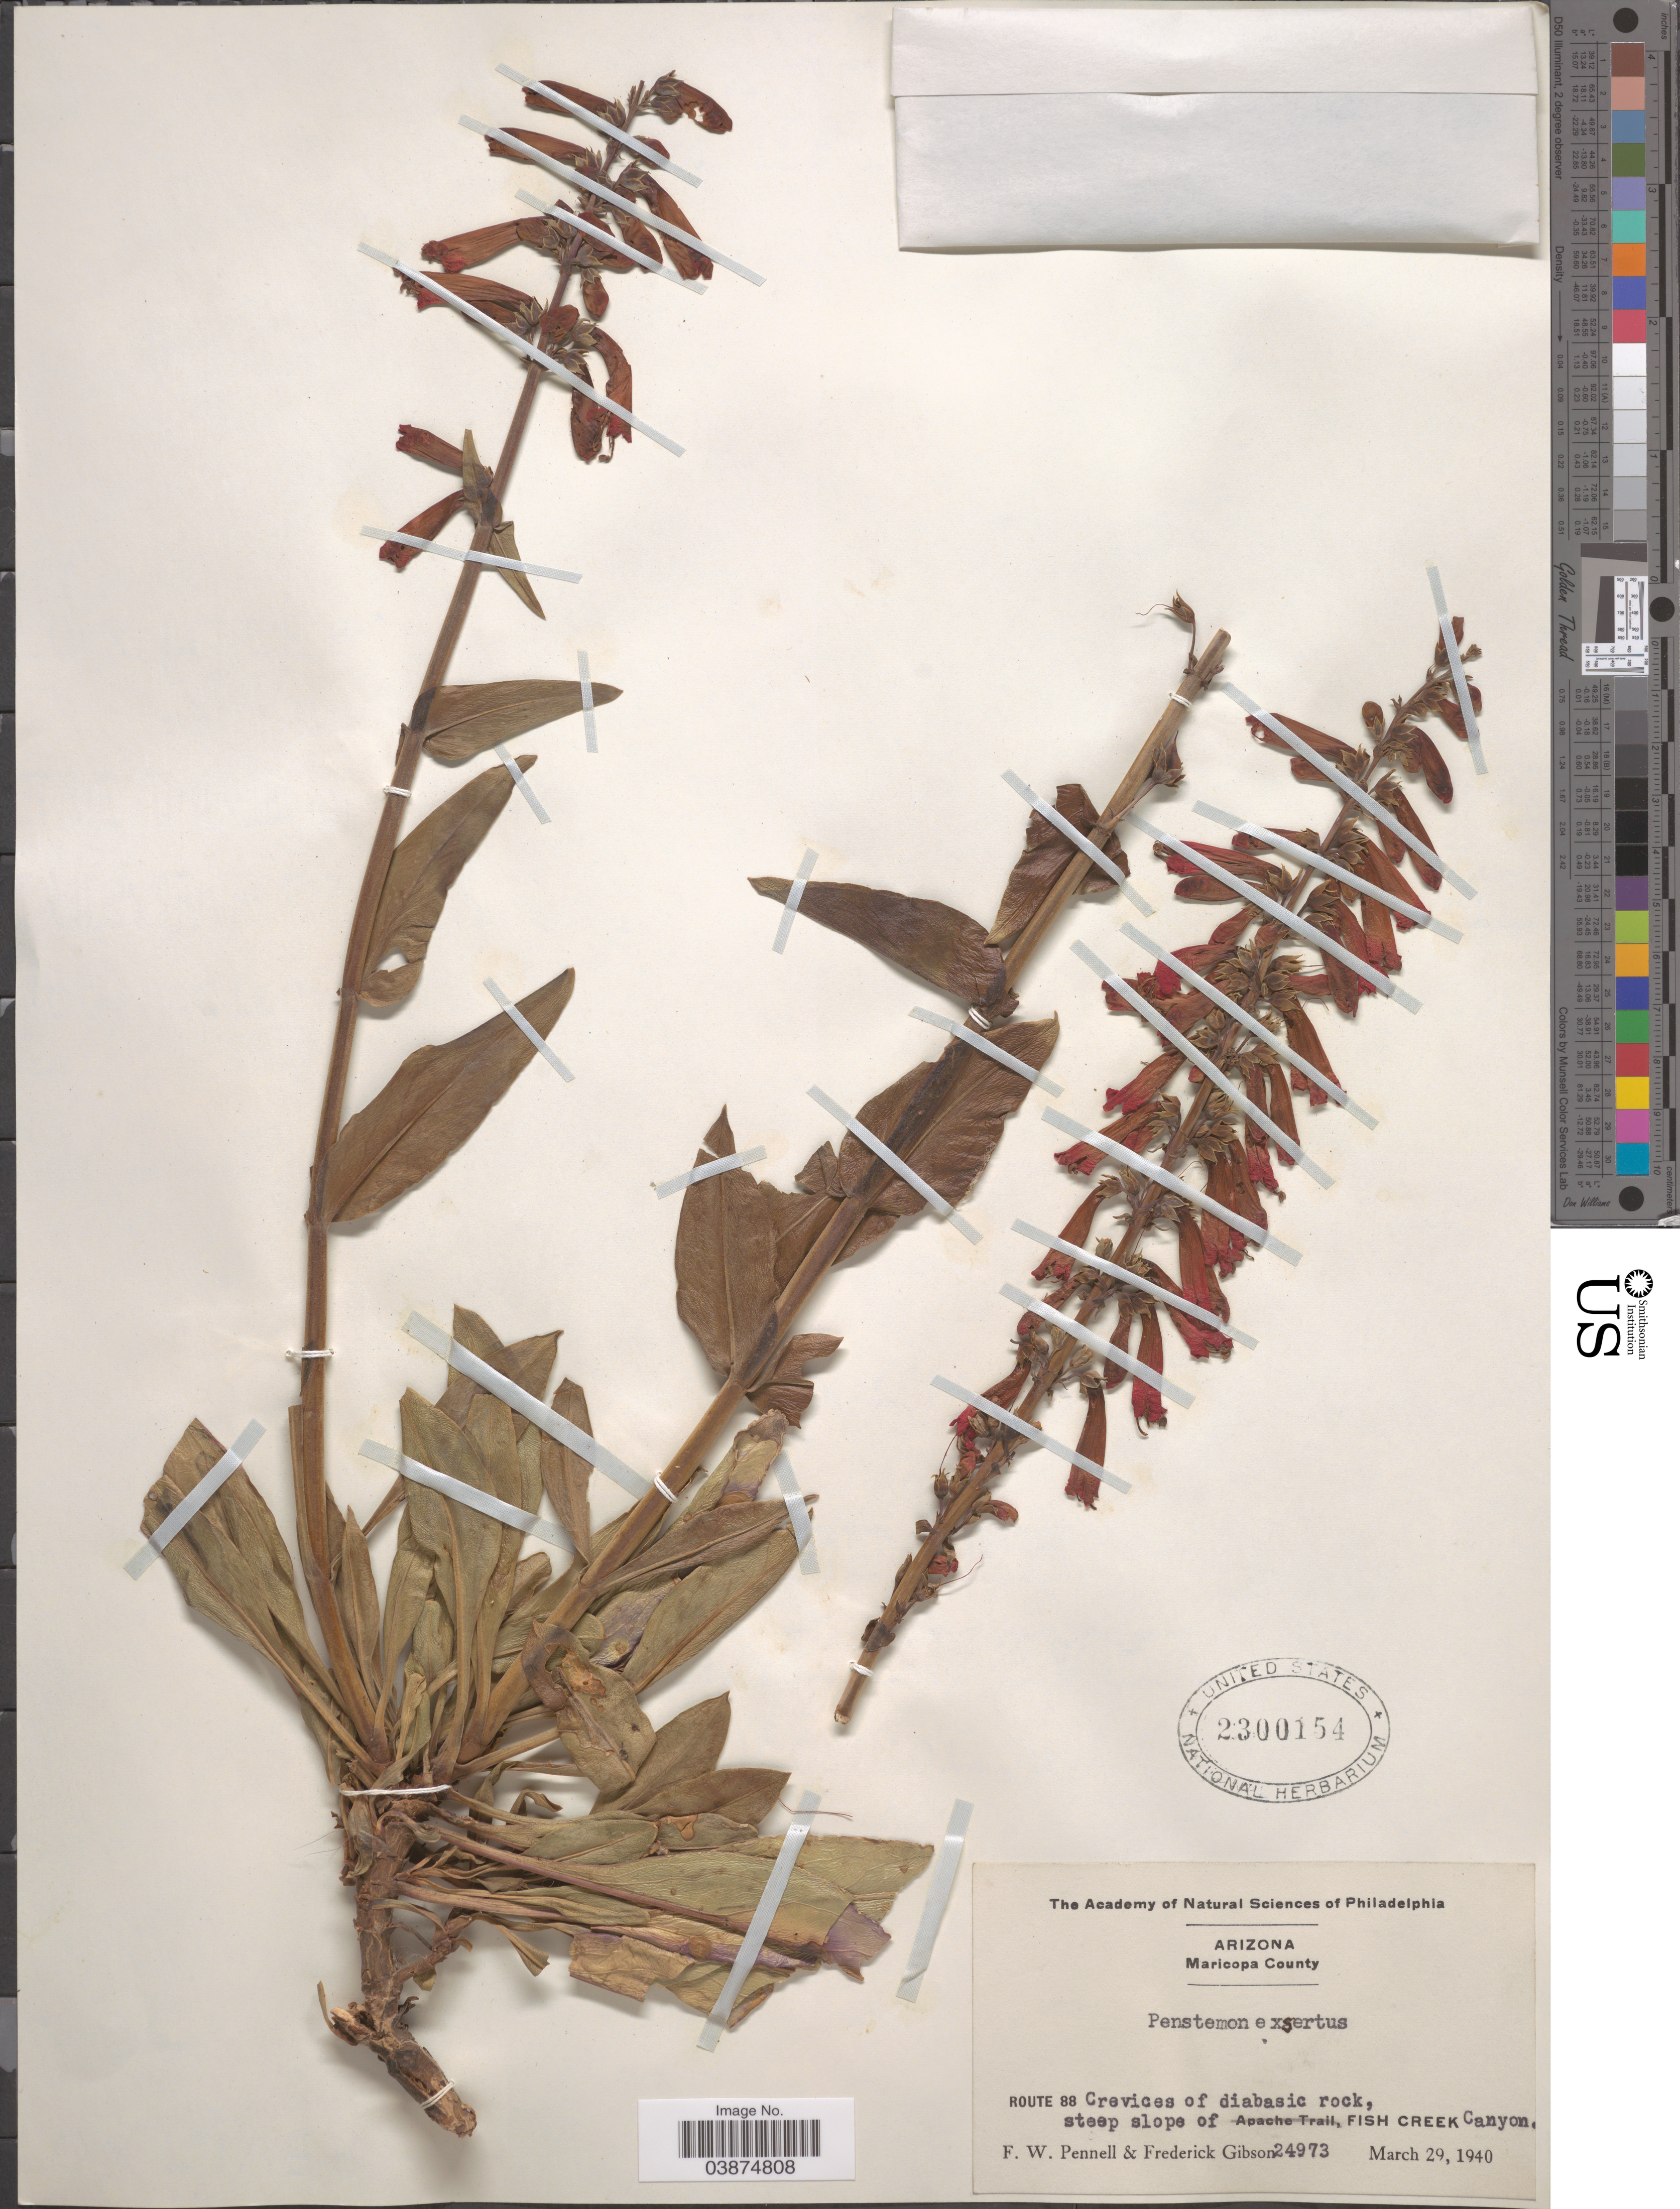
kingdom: Plantae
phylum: Tracheophyta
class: Magnoliopsida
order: Lamiales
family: Plantaginaceae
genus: Penstemon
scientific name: Penstemon eatonii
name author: A. Gray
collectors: F. W. Pennell & F. Gibson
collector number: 24973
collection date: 1940-03-29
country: United States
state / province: Arizona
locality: Maricopa County. Route 88 Crevices of diabasic rock, steep slope of Fish Creek Canyon.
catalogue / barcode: US 2300154